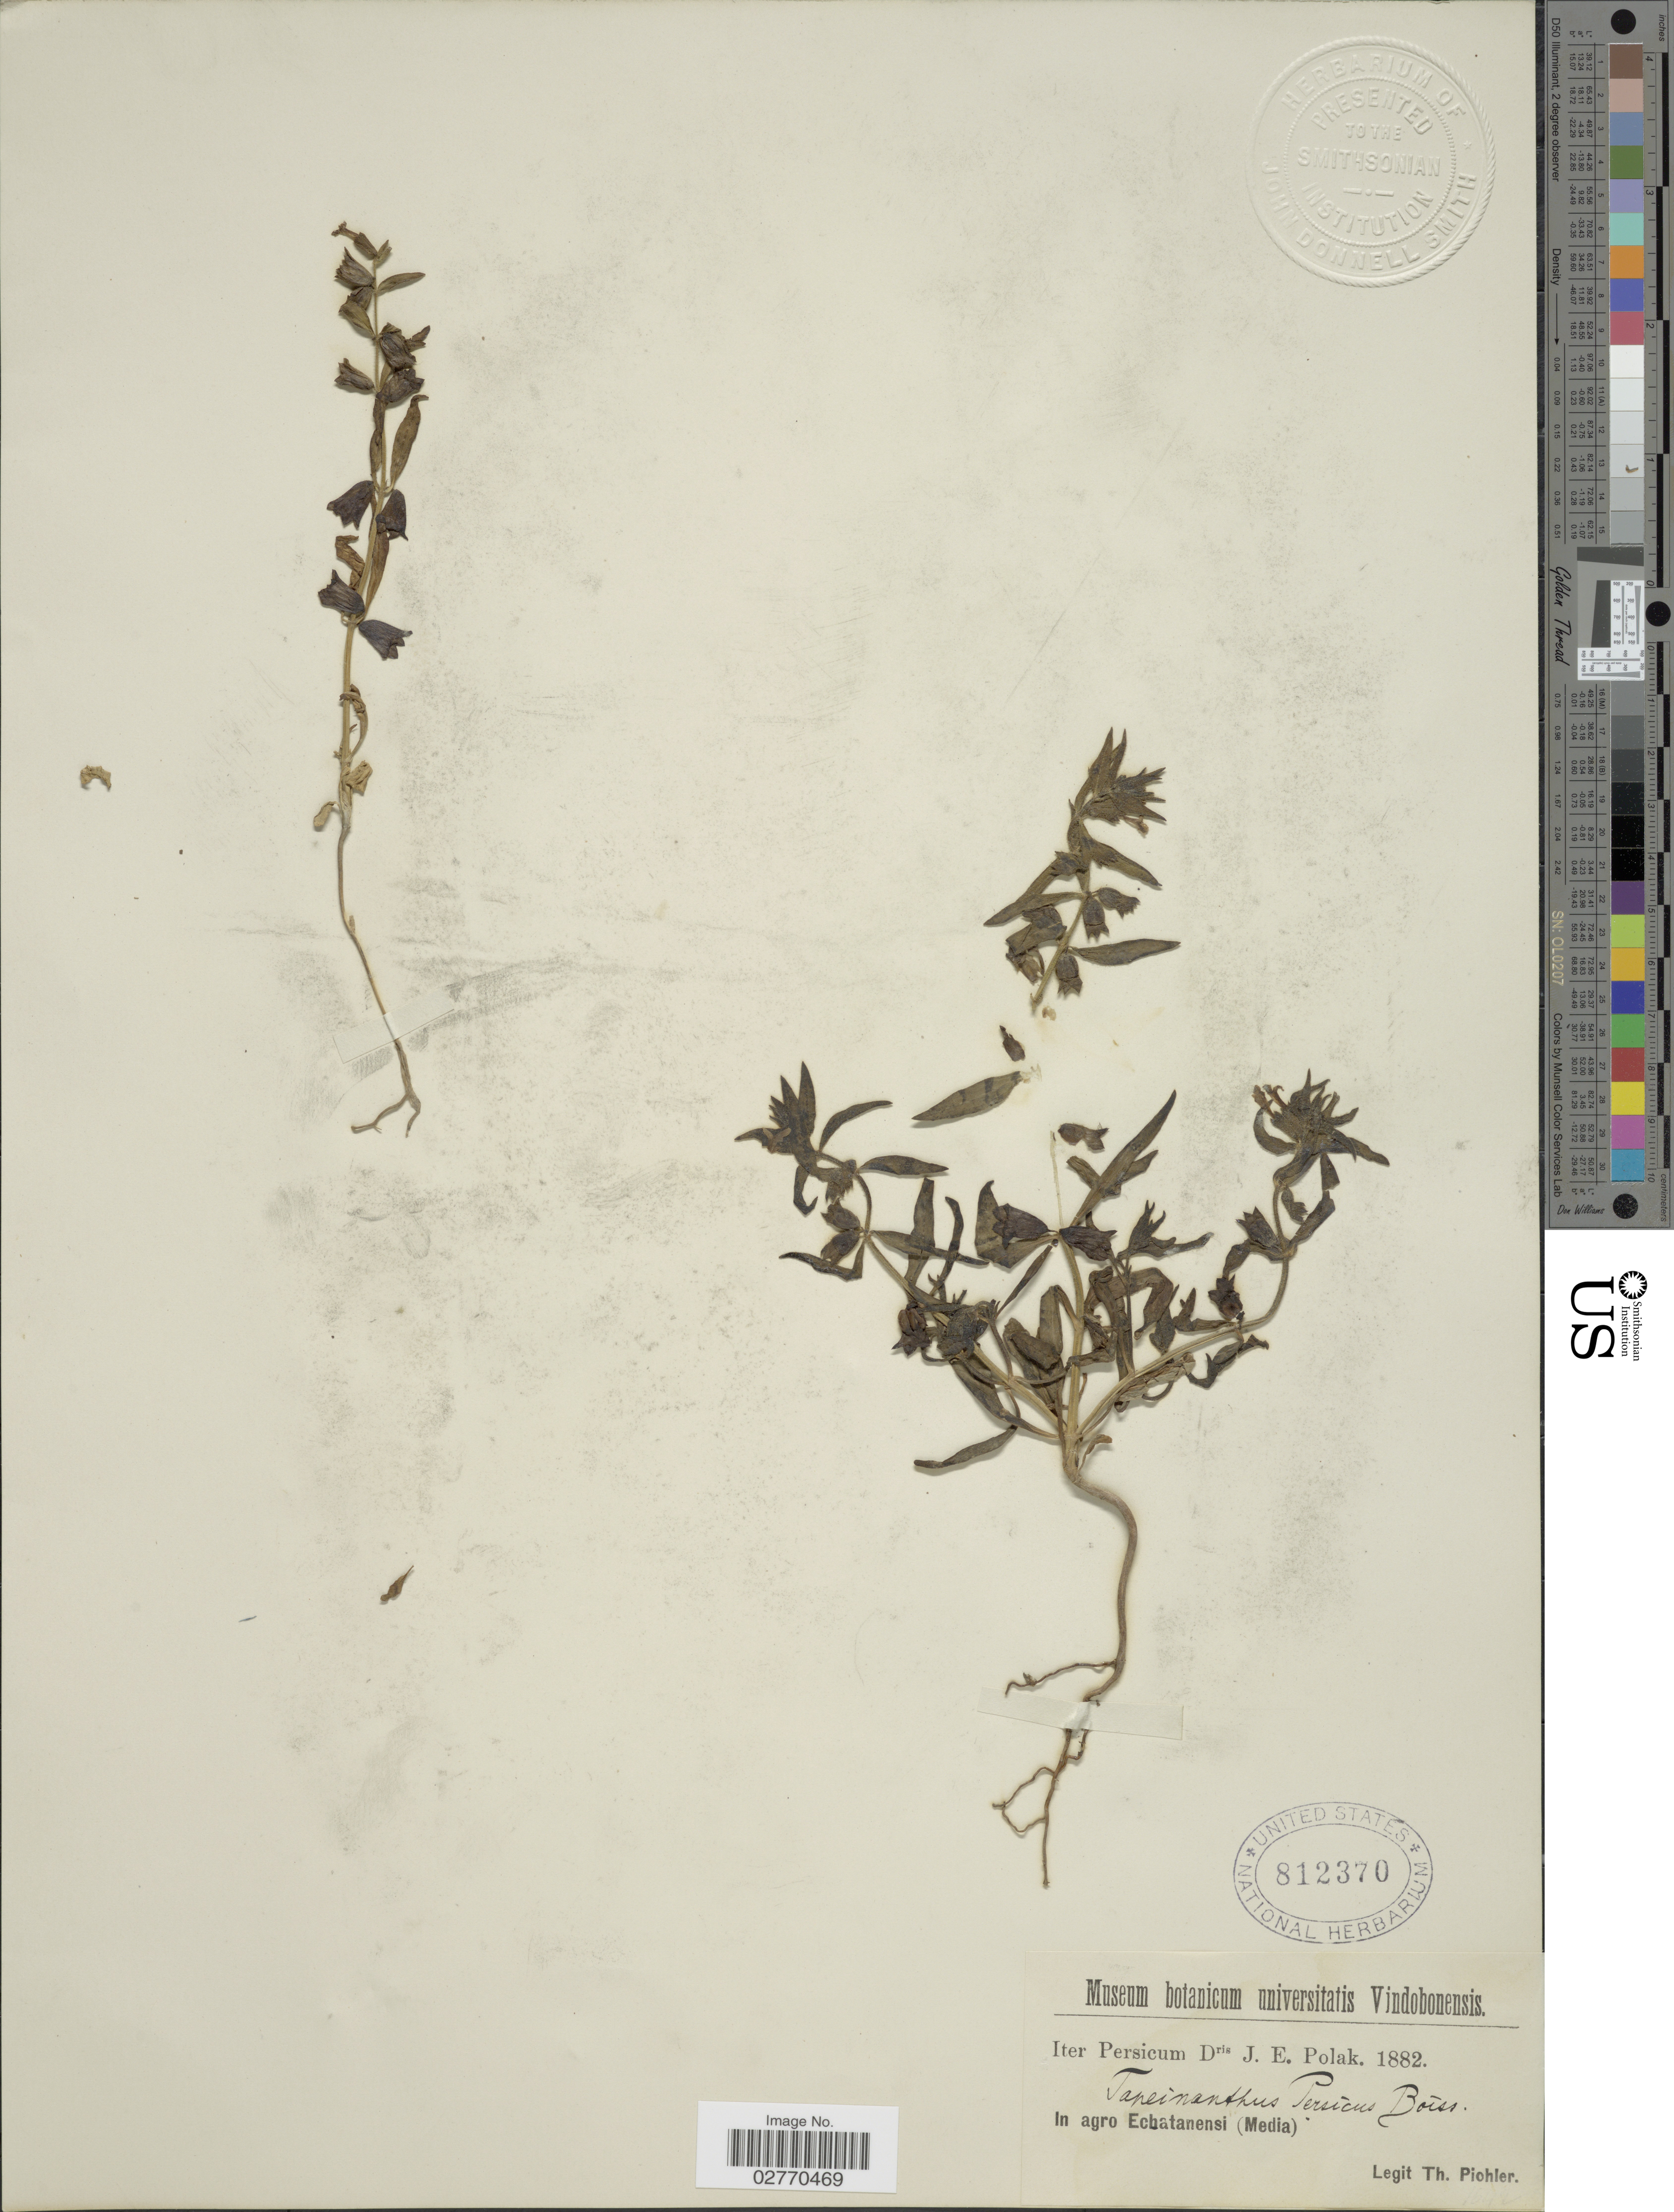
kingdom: Plantae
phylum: Tracheophyta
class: Magnoliopsida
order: Lamiales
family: Lamiaceae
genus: Thuspeinanta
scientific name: Thuspeinanta persica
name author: (Boiss.) Briq.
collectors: T. Pichler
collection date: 1882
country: Iran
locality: Persicum, in agro Echatanensi (Media).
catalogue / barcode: US 812370